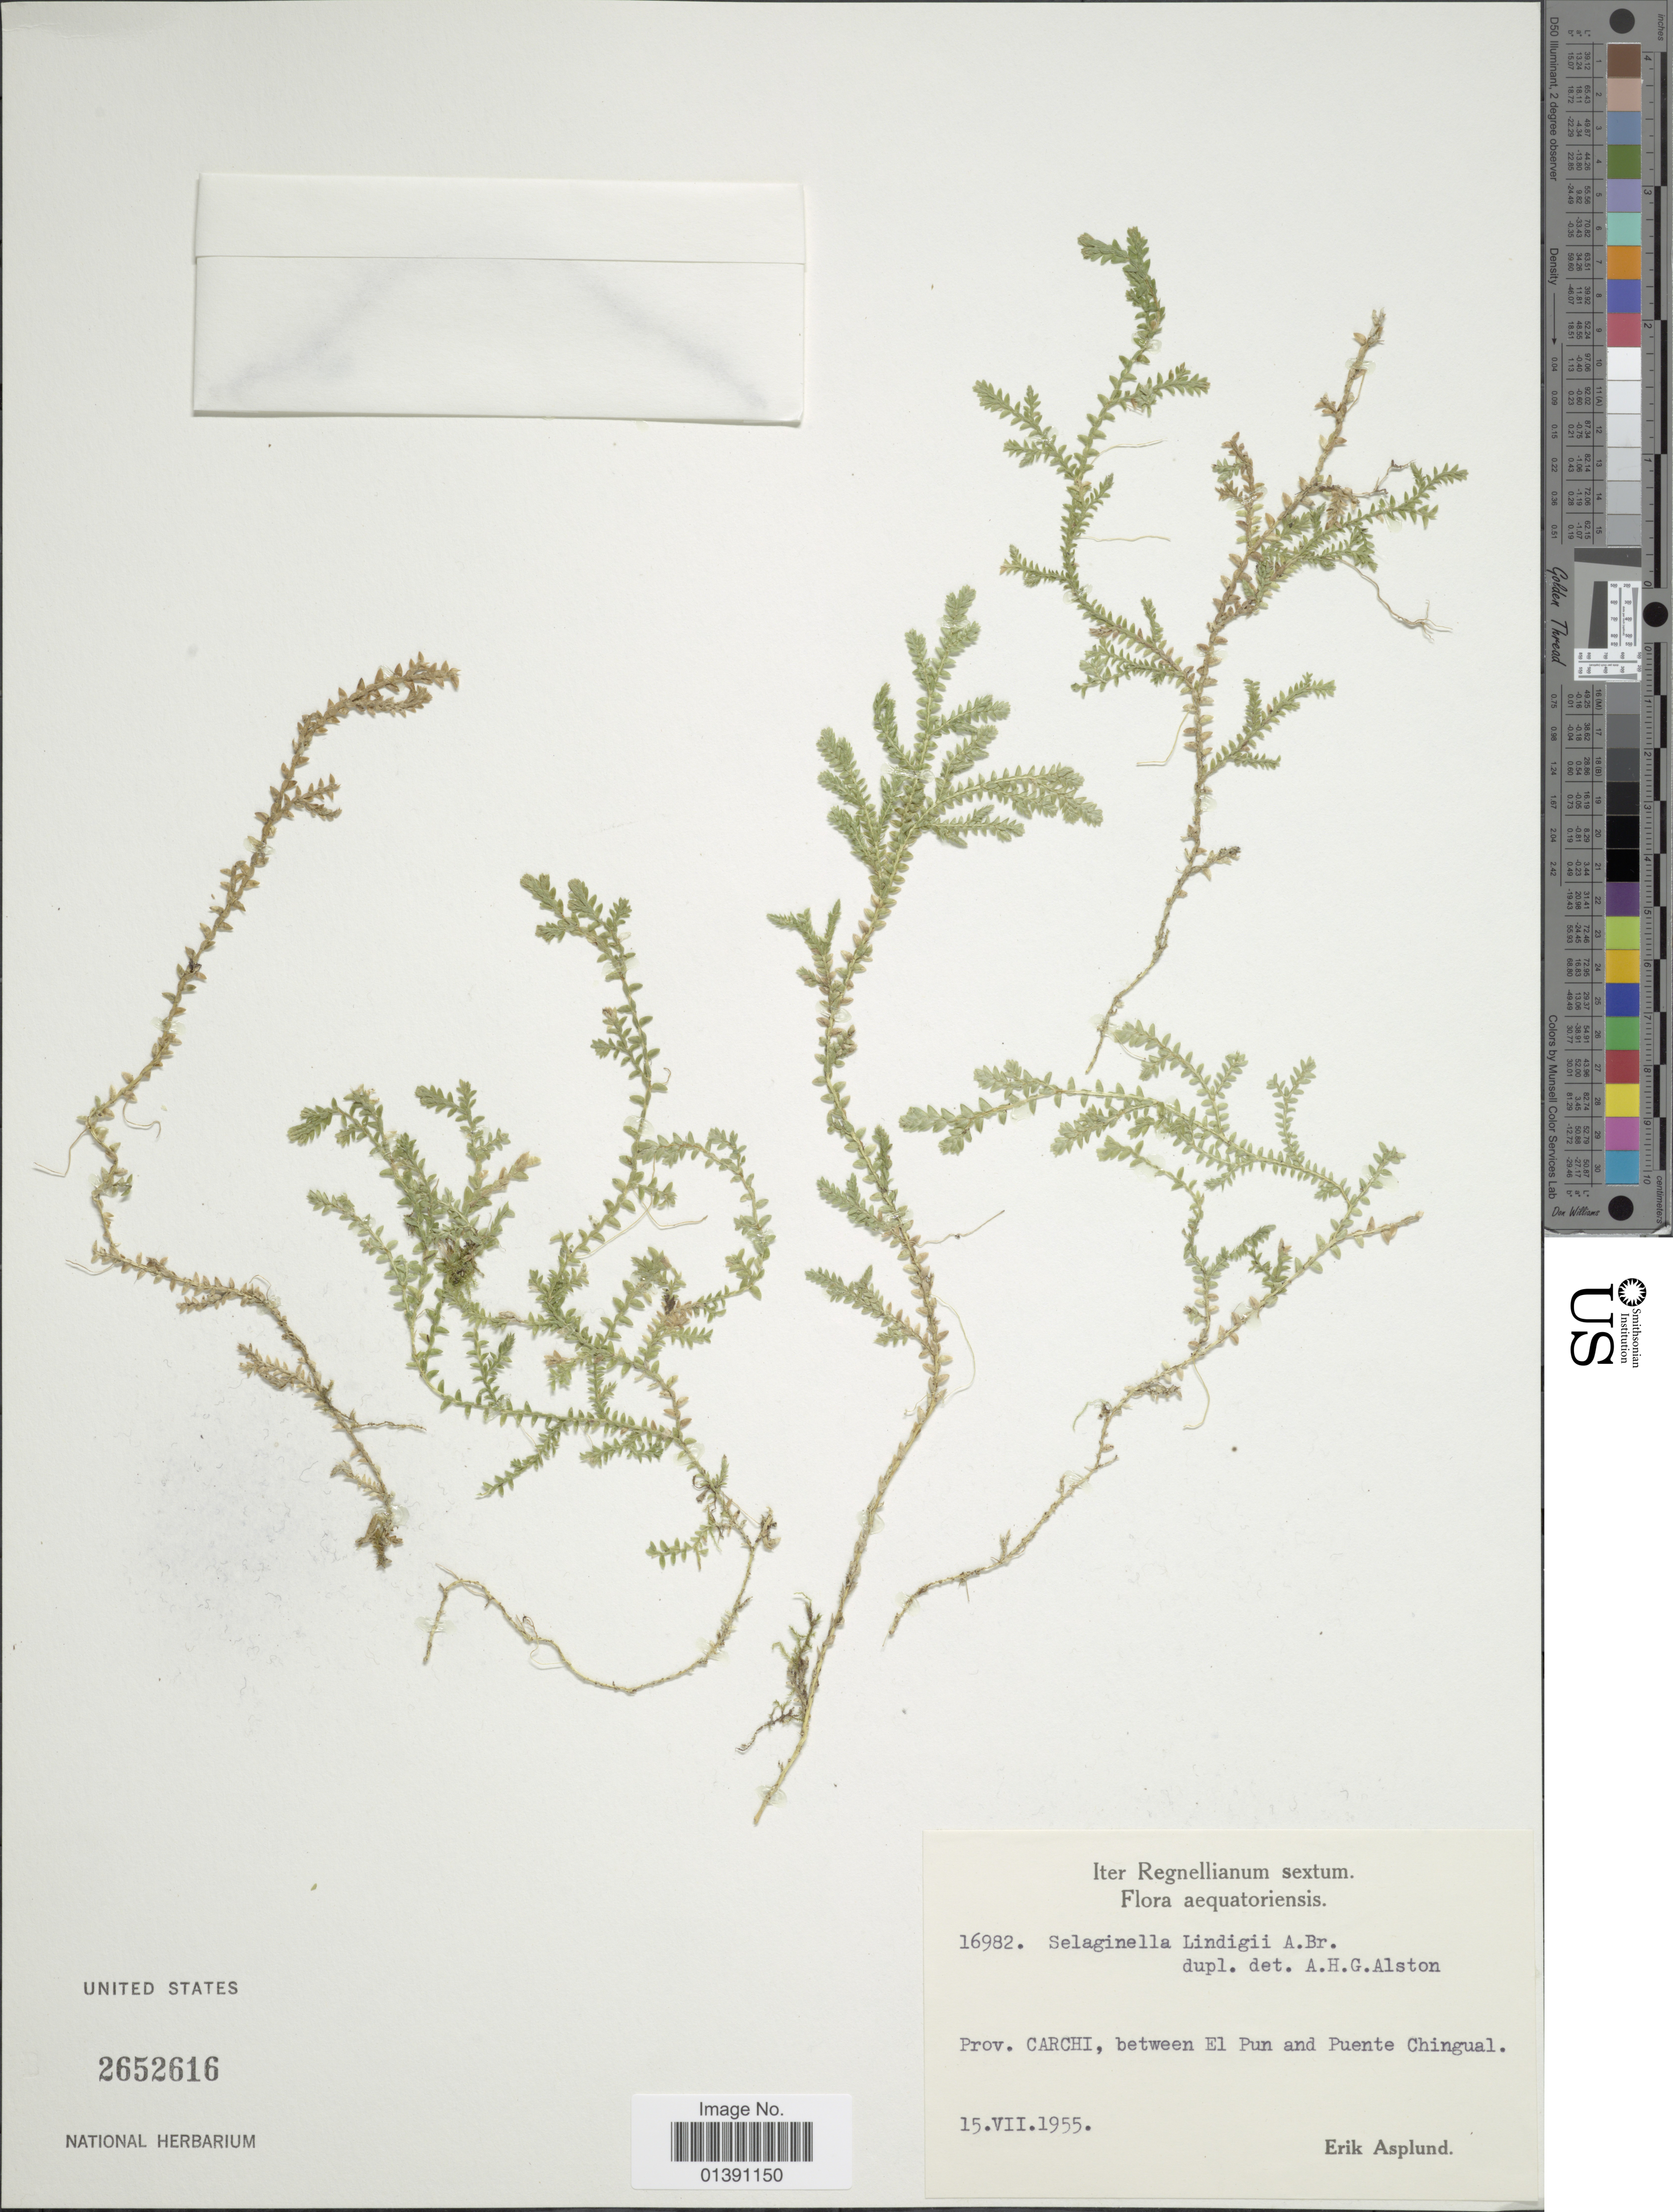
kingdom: Plantae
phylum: Tracheophyta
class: Lycopodiopsida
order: Selaginellales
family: Selaginellaceae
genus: Selaginella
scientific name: Selaginella lindigii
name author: A. Br.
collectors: E. Asplund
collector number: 16982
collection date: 1955-07-15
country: Ecuador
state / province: Carchi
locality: Between El Pun and Puente Chingual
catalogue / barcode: US 2652616